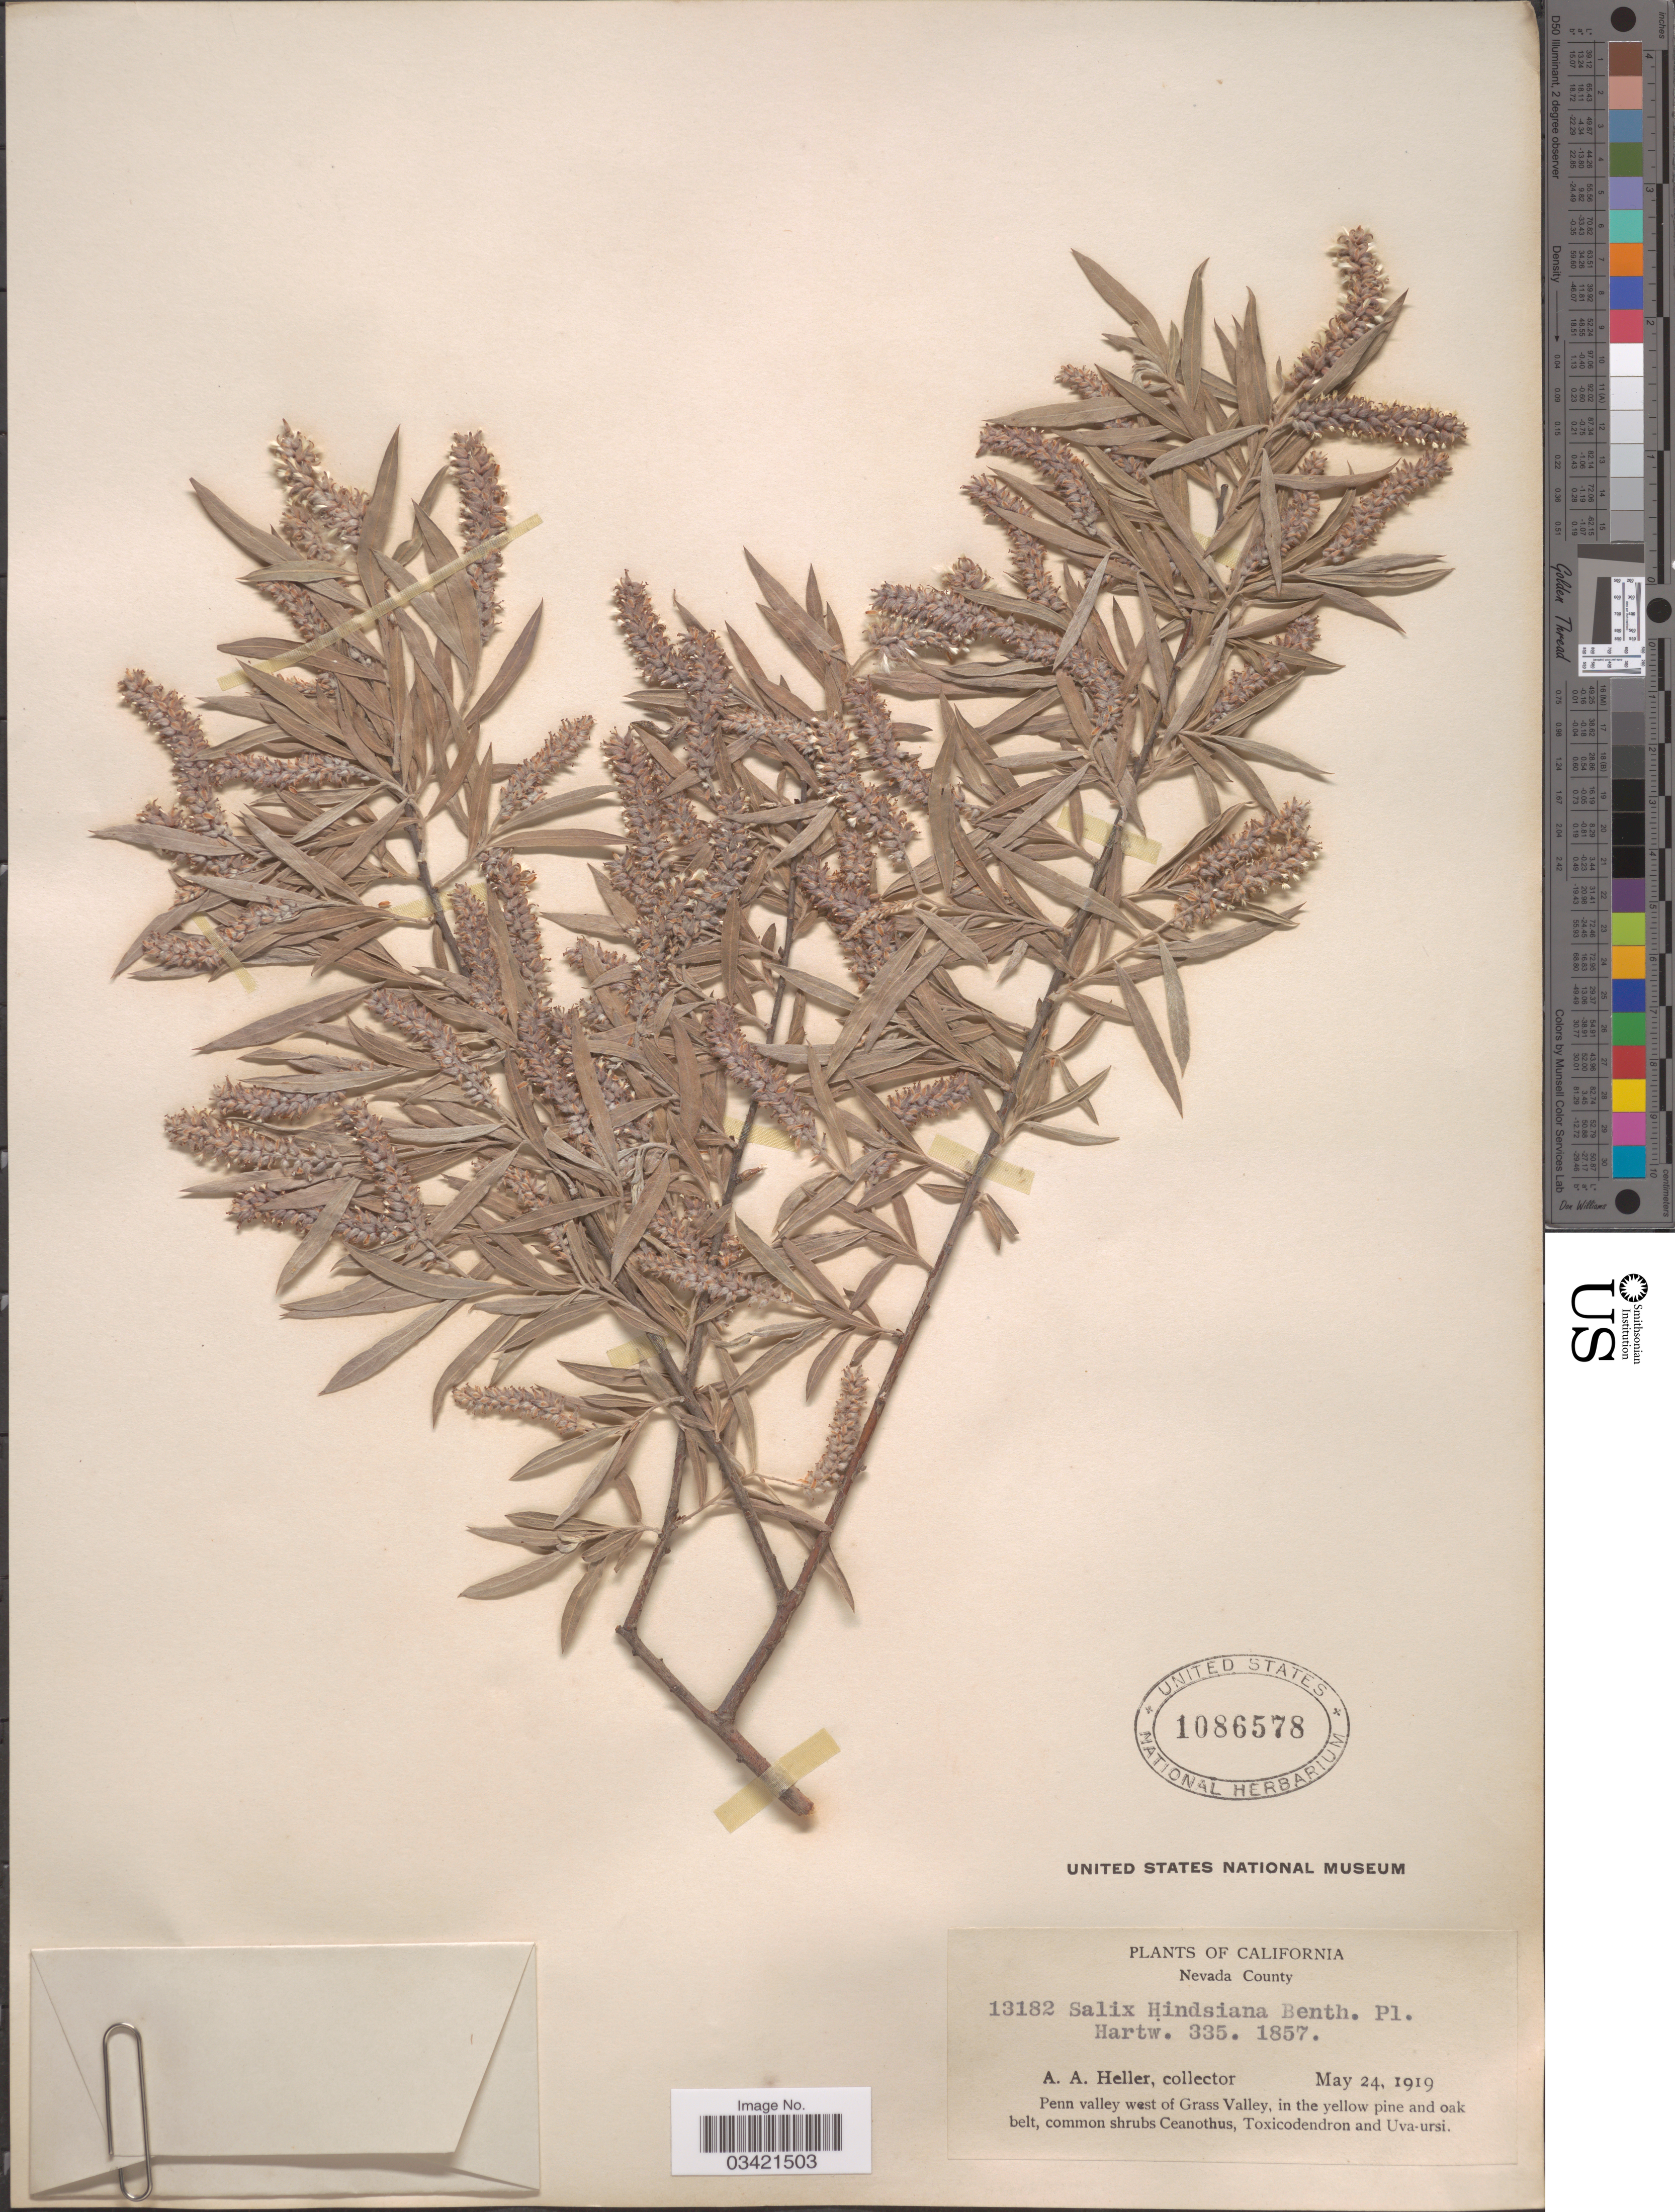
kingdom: Plantae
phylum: Tracheophyta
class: Magnoliopsida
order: Malpighiales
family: Salicaceae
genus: Salix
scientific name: Salix hindsiana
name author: Benth.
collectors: A. A. Heller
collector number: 13182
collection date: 1919-05-24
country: United States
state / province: Nevada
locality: Nevada County. Penn valley west of Grass Valley, in the yellow pine and oak belt.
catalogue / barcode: US 1086578